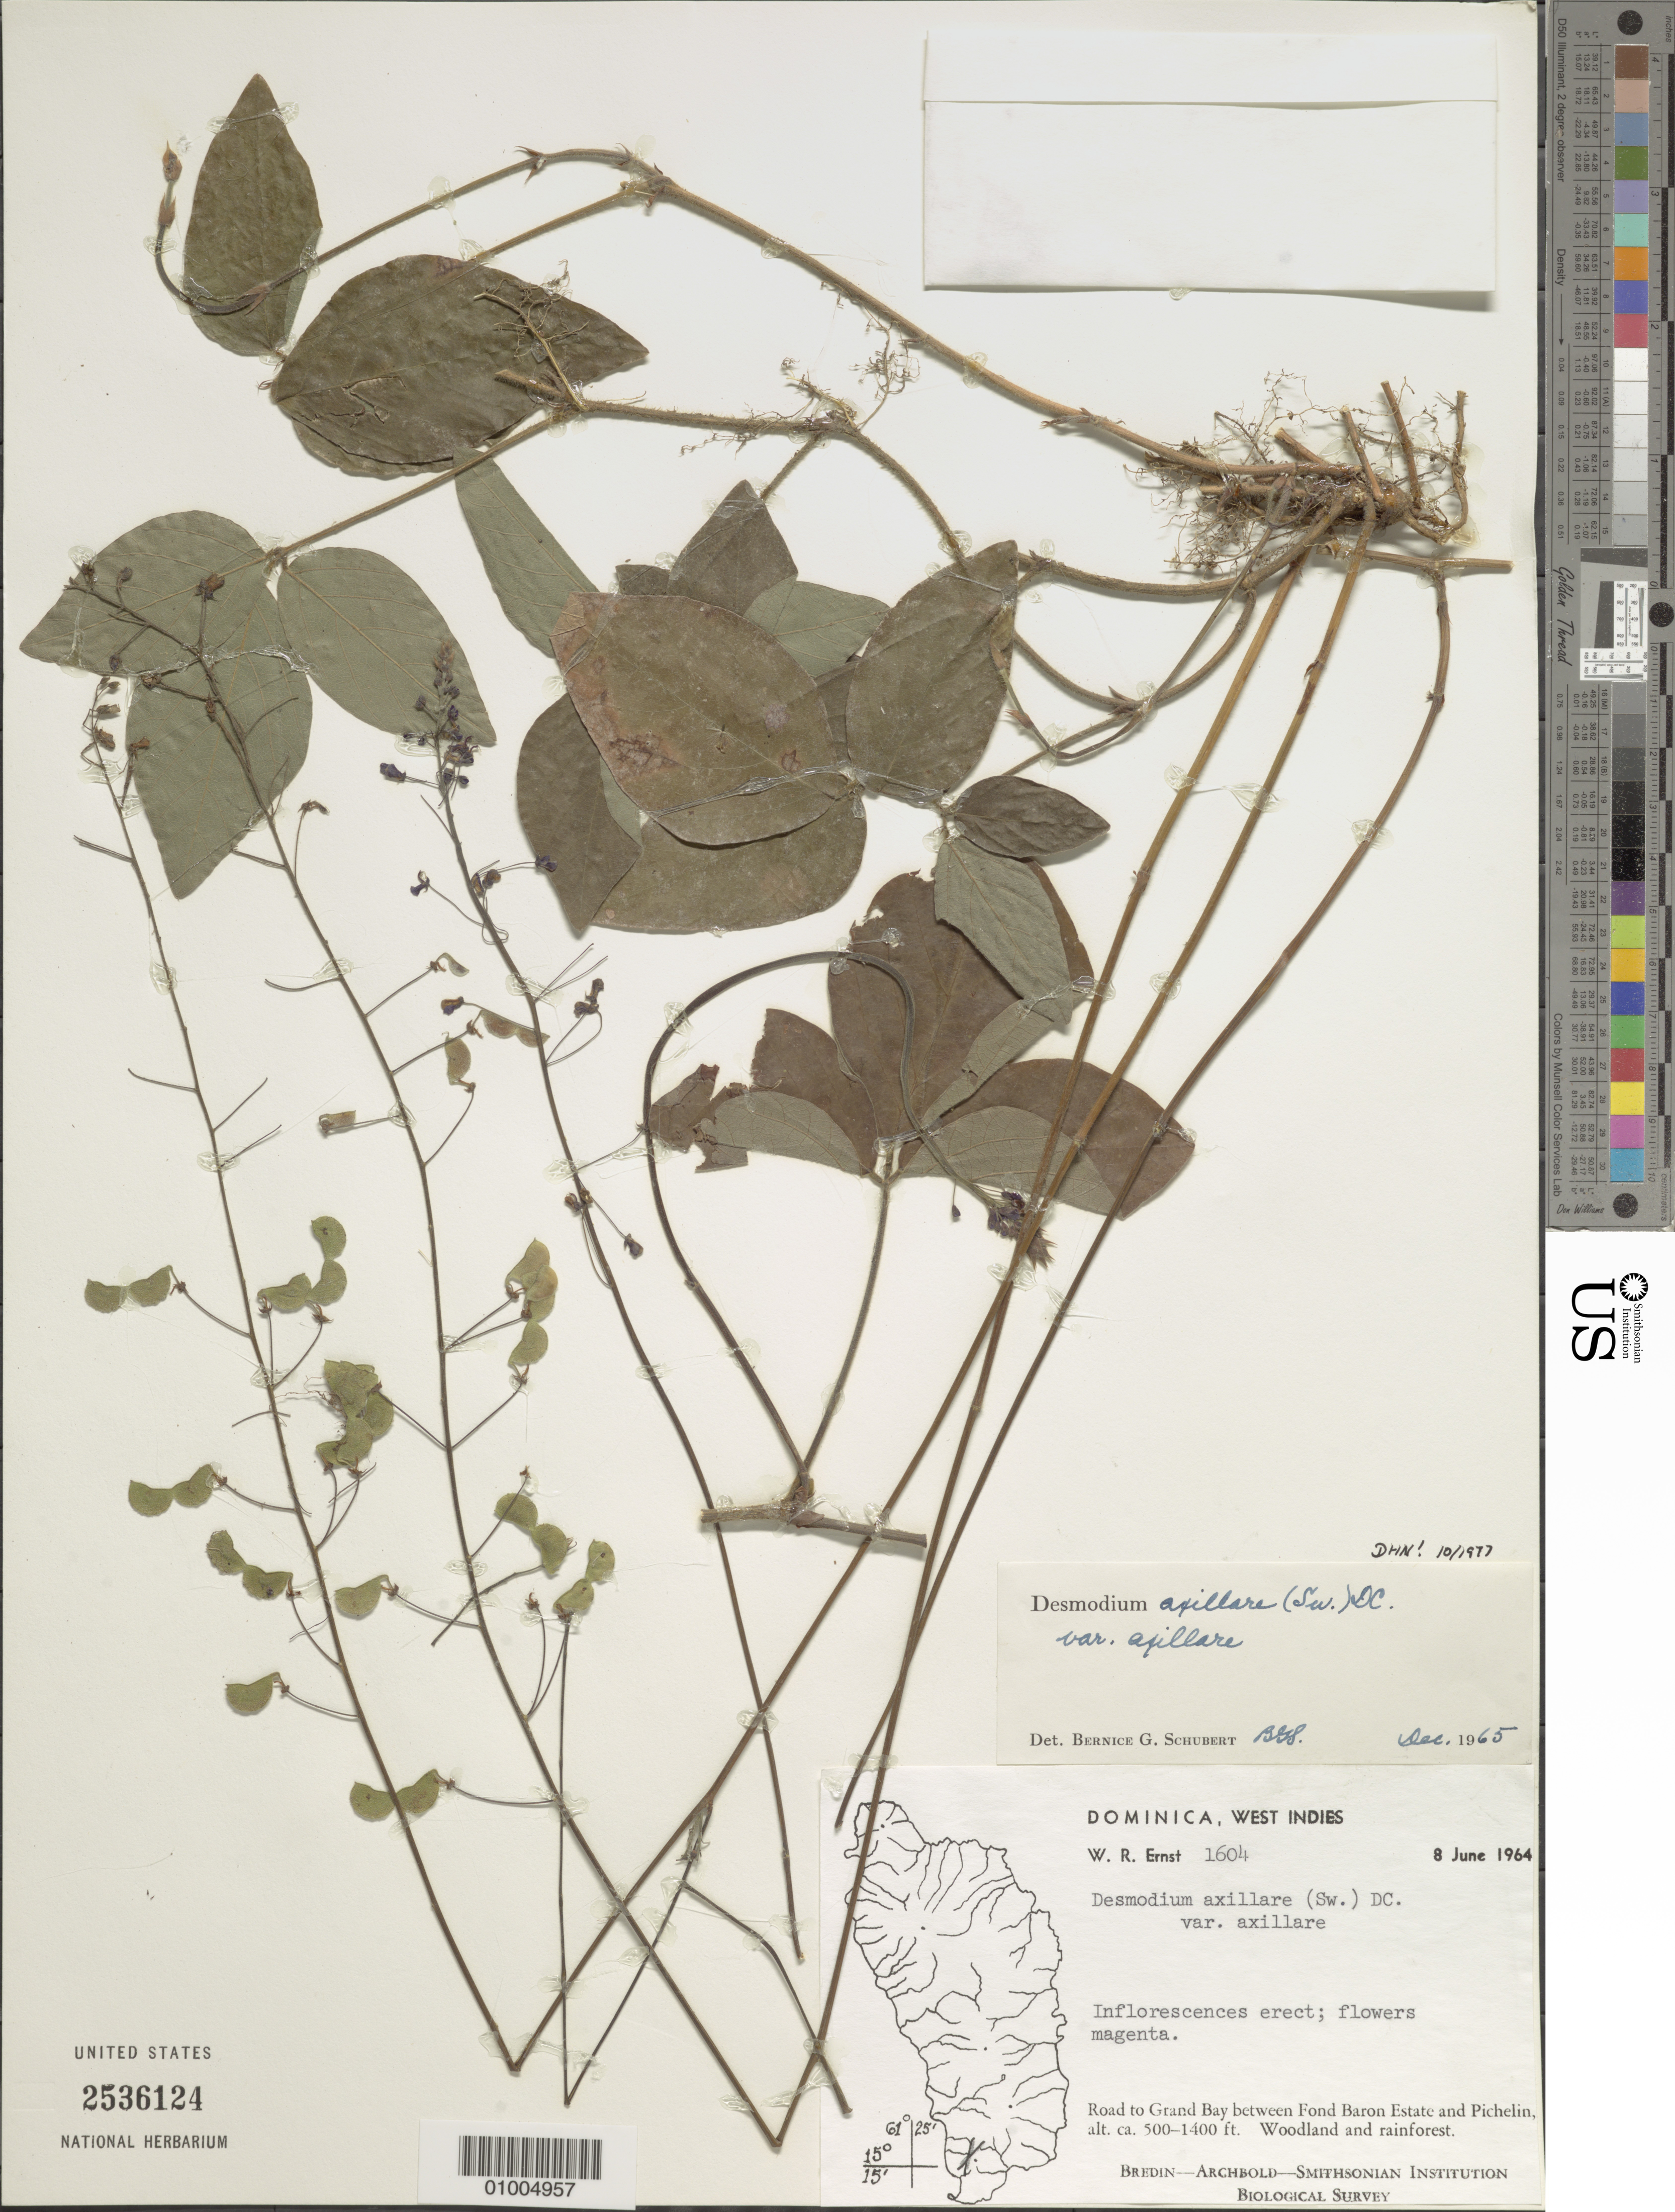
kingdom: Plantae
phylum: Tracheophyta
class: Magnoliopsida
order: Fabales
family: Fabaceae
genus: Desmodium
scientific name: Desmodium axillare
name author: (Sw.) DC.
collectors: W. R. Ernst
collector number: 1604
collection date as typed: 08 Jun 1964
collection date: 1964-06-08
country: Dominica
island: Dominica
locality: Road to Grand Bay between Fond Baron Estate and Pichelin. Woodland and rainforest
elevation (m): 152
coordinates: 0 N, 0 E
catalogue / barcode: US 2536124